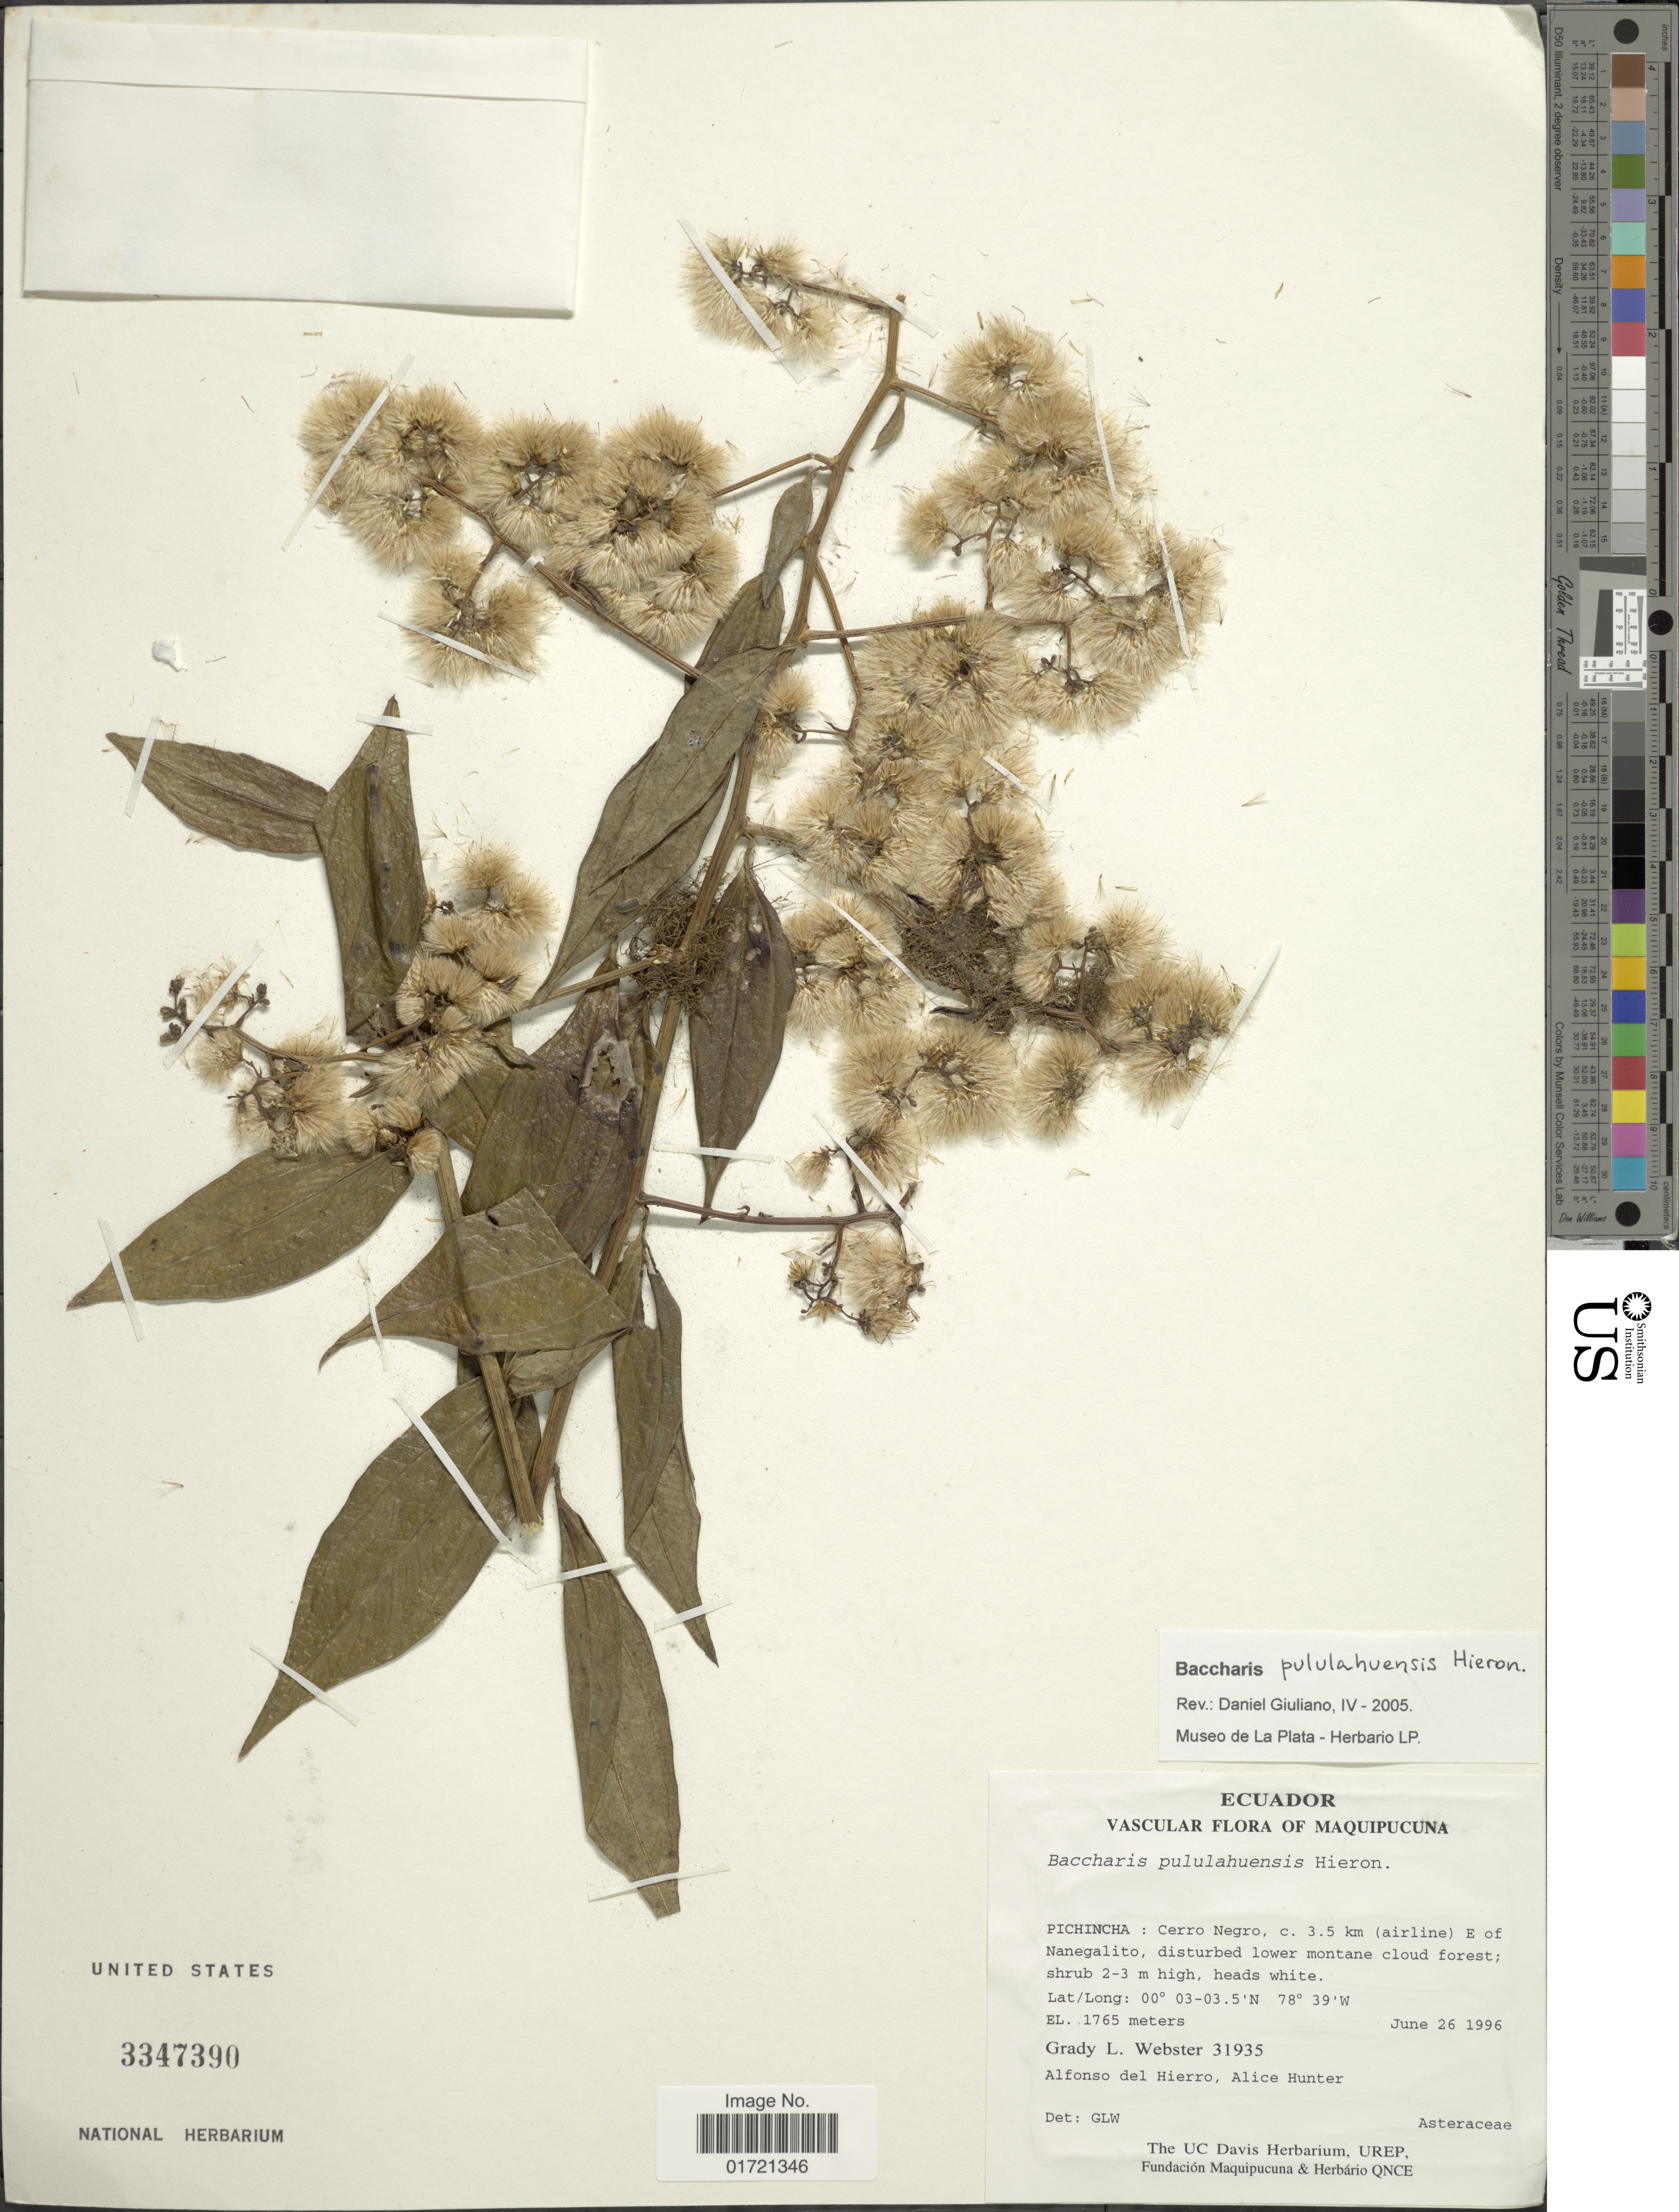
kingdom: Plantae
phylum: Tracheophyta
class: Magnoliopsida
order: Asterales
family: Asteraceae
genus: Baccharis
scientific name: Baccharis pululahuensis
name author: Hieron.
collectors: G. L. Webster, A. Del Hierro & A. Hunter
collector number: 31935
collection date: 1996-06-26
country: Ecuador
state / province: Pichincha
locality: Pichincha: Cerro Negro, c. 3.5 km (airline) E of Nanegalito, disturbed lower montane cloud forest.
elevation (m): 1765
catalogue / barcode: US 3347390